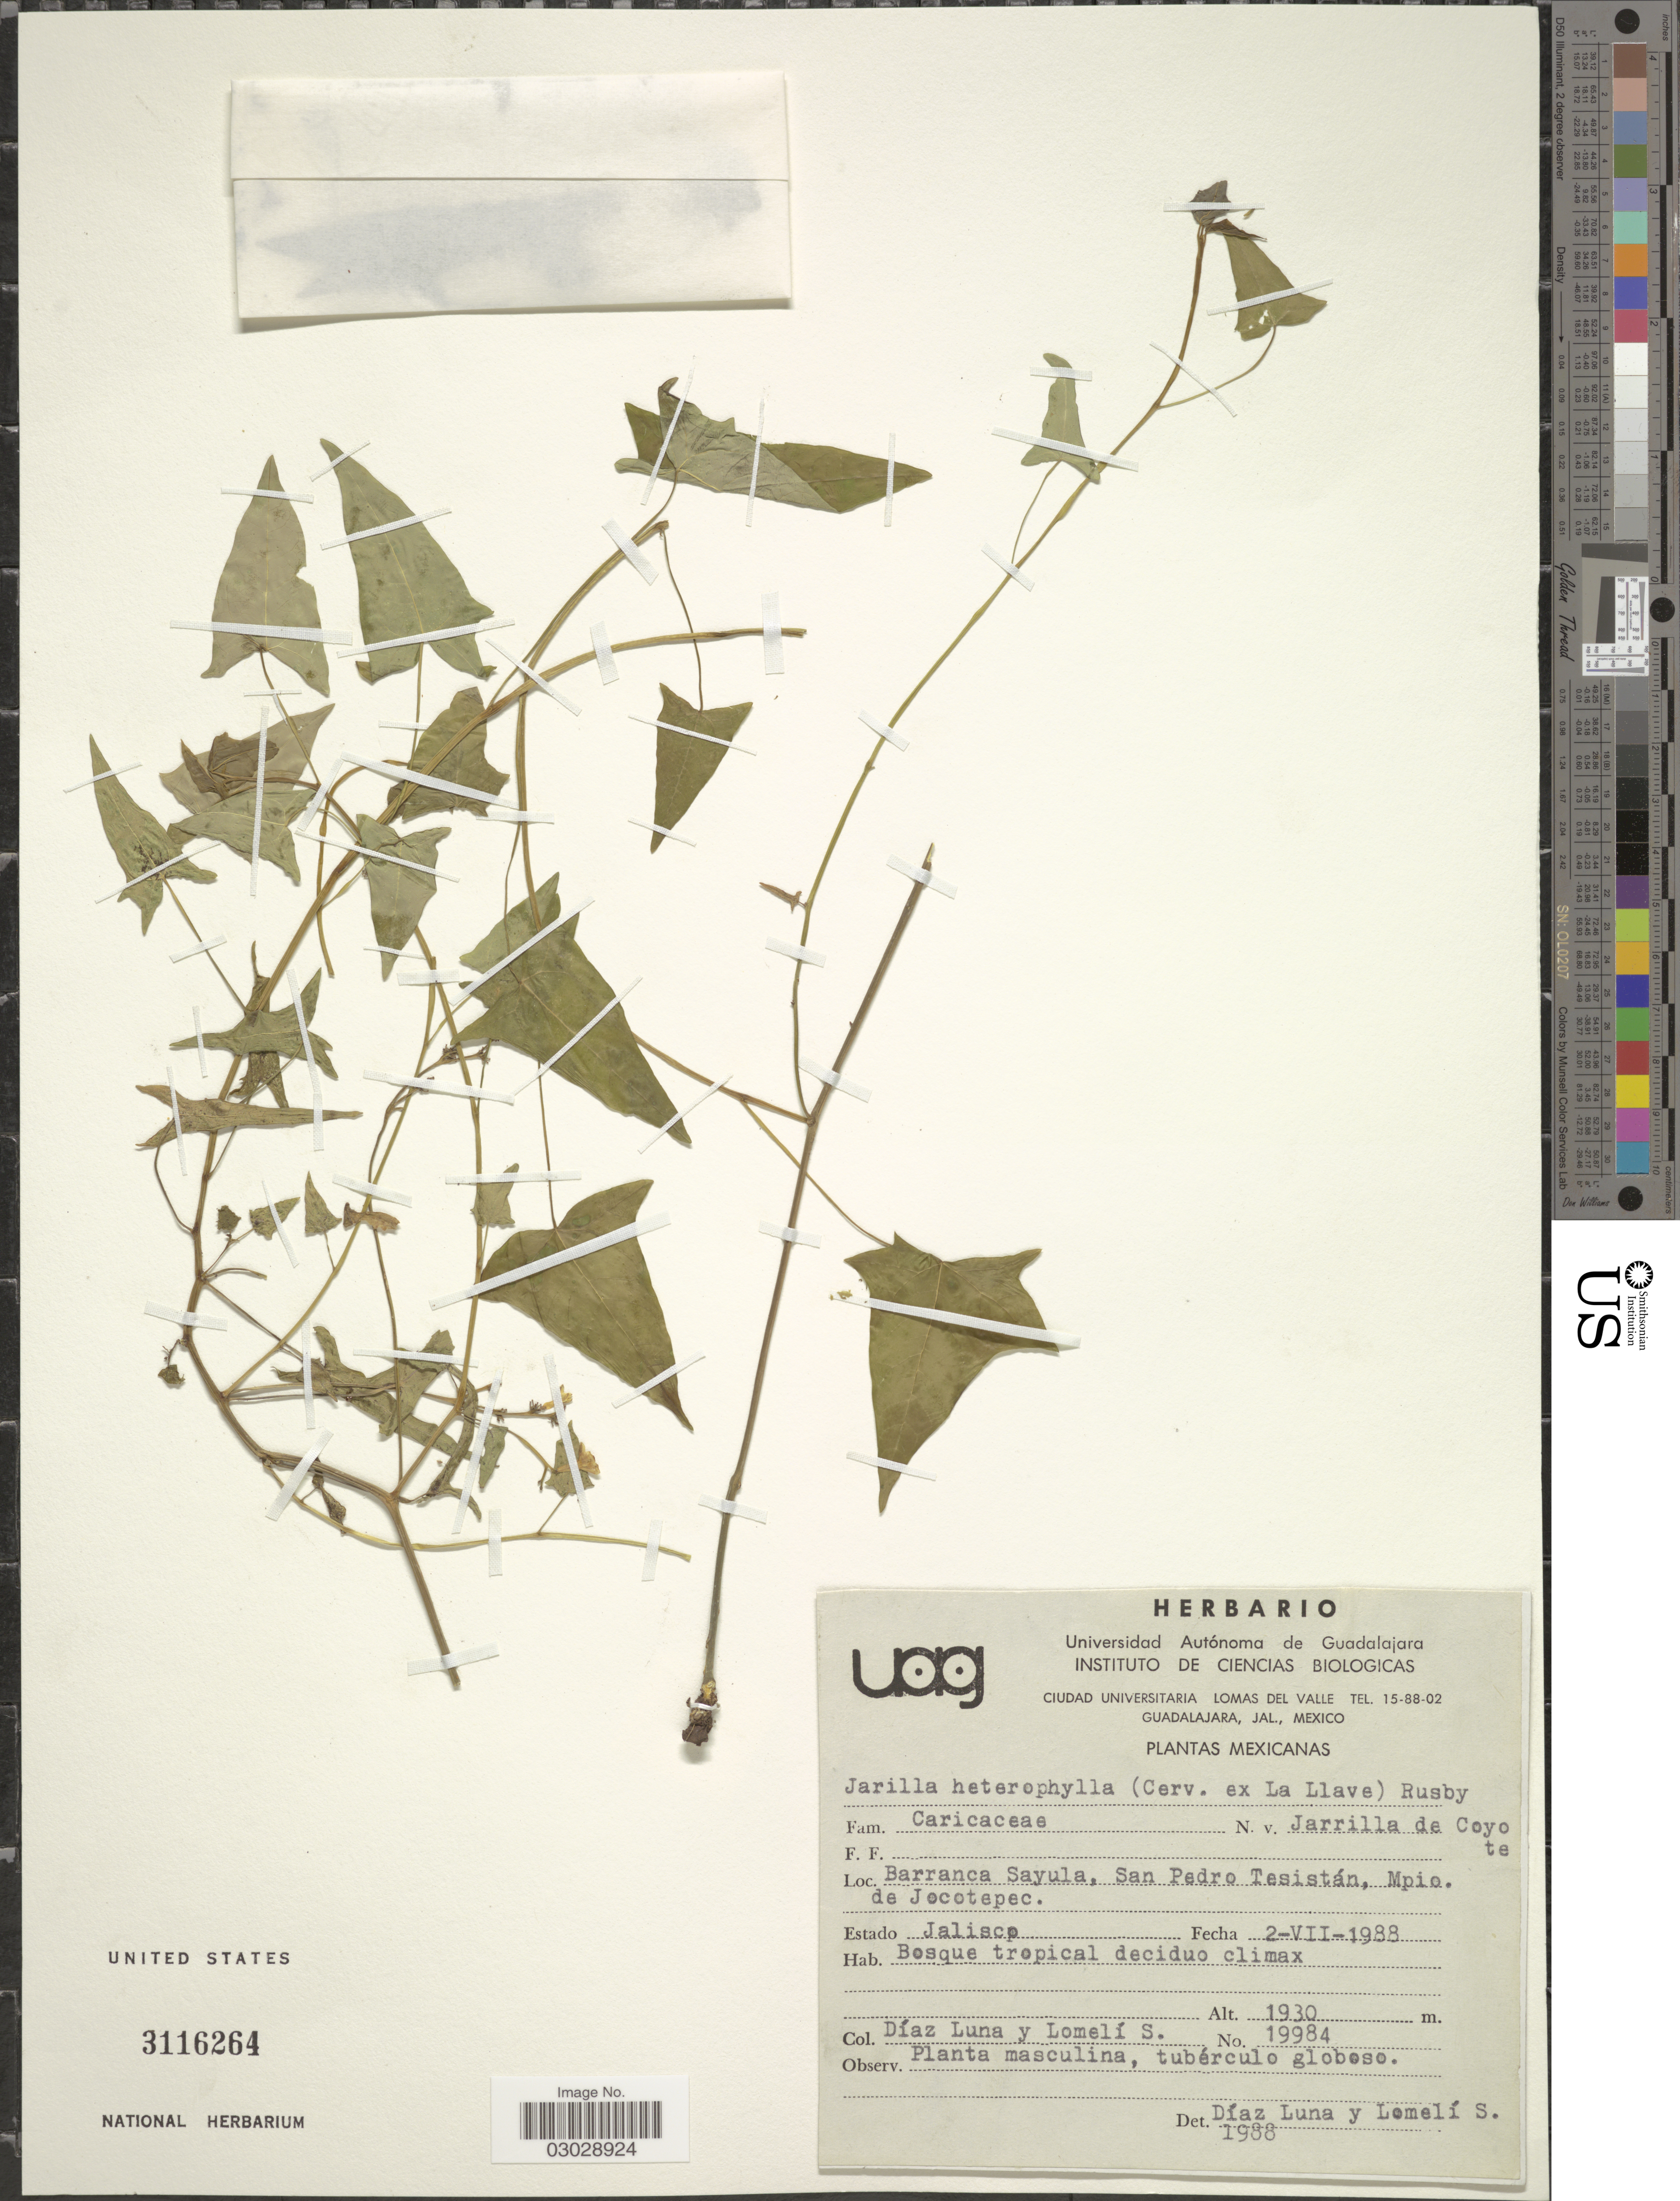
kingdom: Plantae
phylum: Tracheophyta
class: Magnoliopsida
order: Brassicales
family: Caricaceae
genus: Jarilla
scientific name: Jarilla heterophylla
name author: (Cerv. ex La Llave) Rusby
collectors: D. Lomelí S.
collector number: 19984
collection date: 1988-07-02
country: Mexico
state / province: Jalisco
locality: Barranca Sayula, San Pedro Tesistán, Mpio. de Jocotepec.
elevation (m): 1930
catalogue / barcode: US 3116264